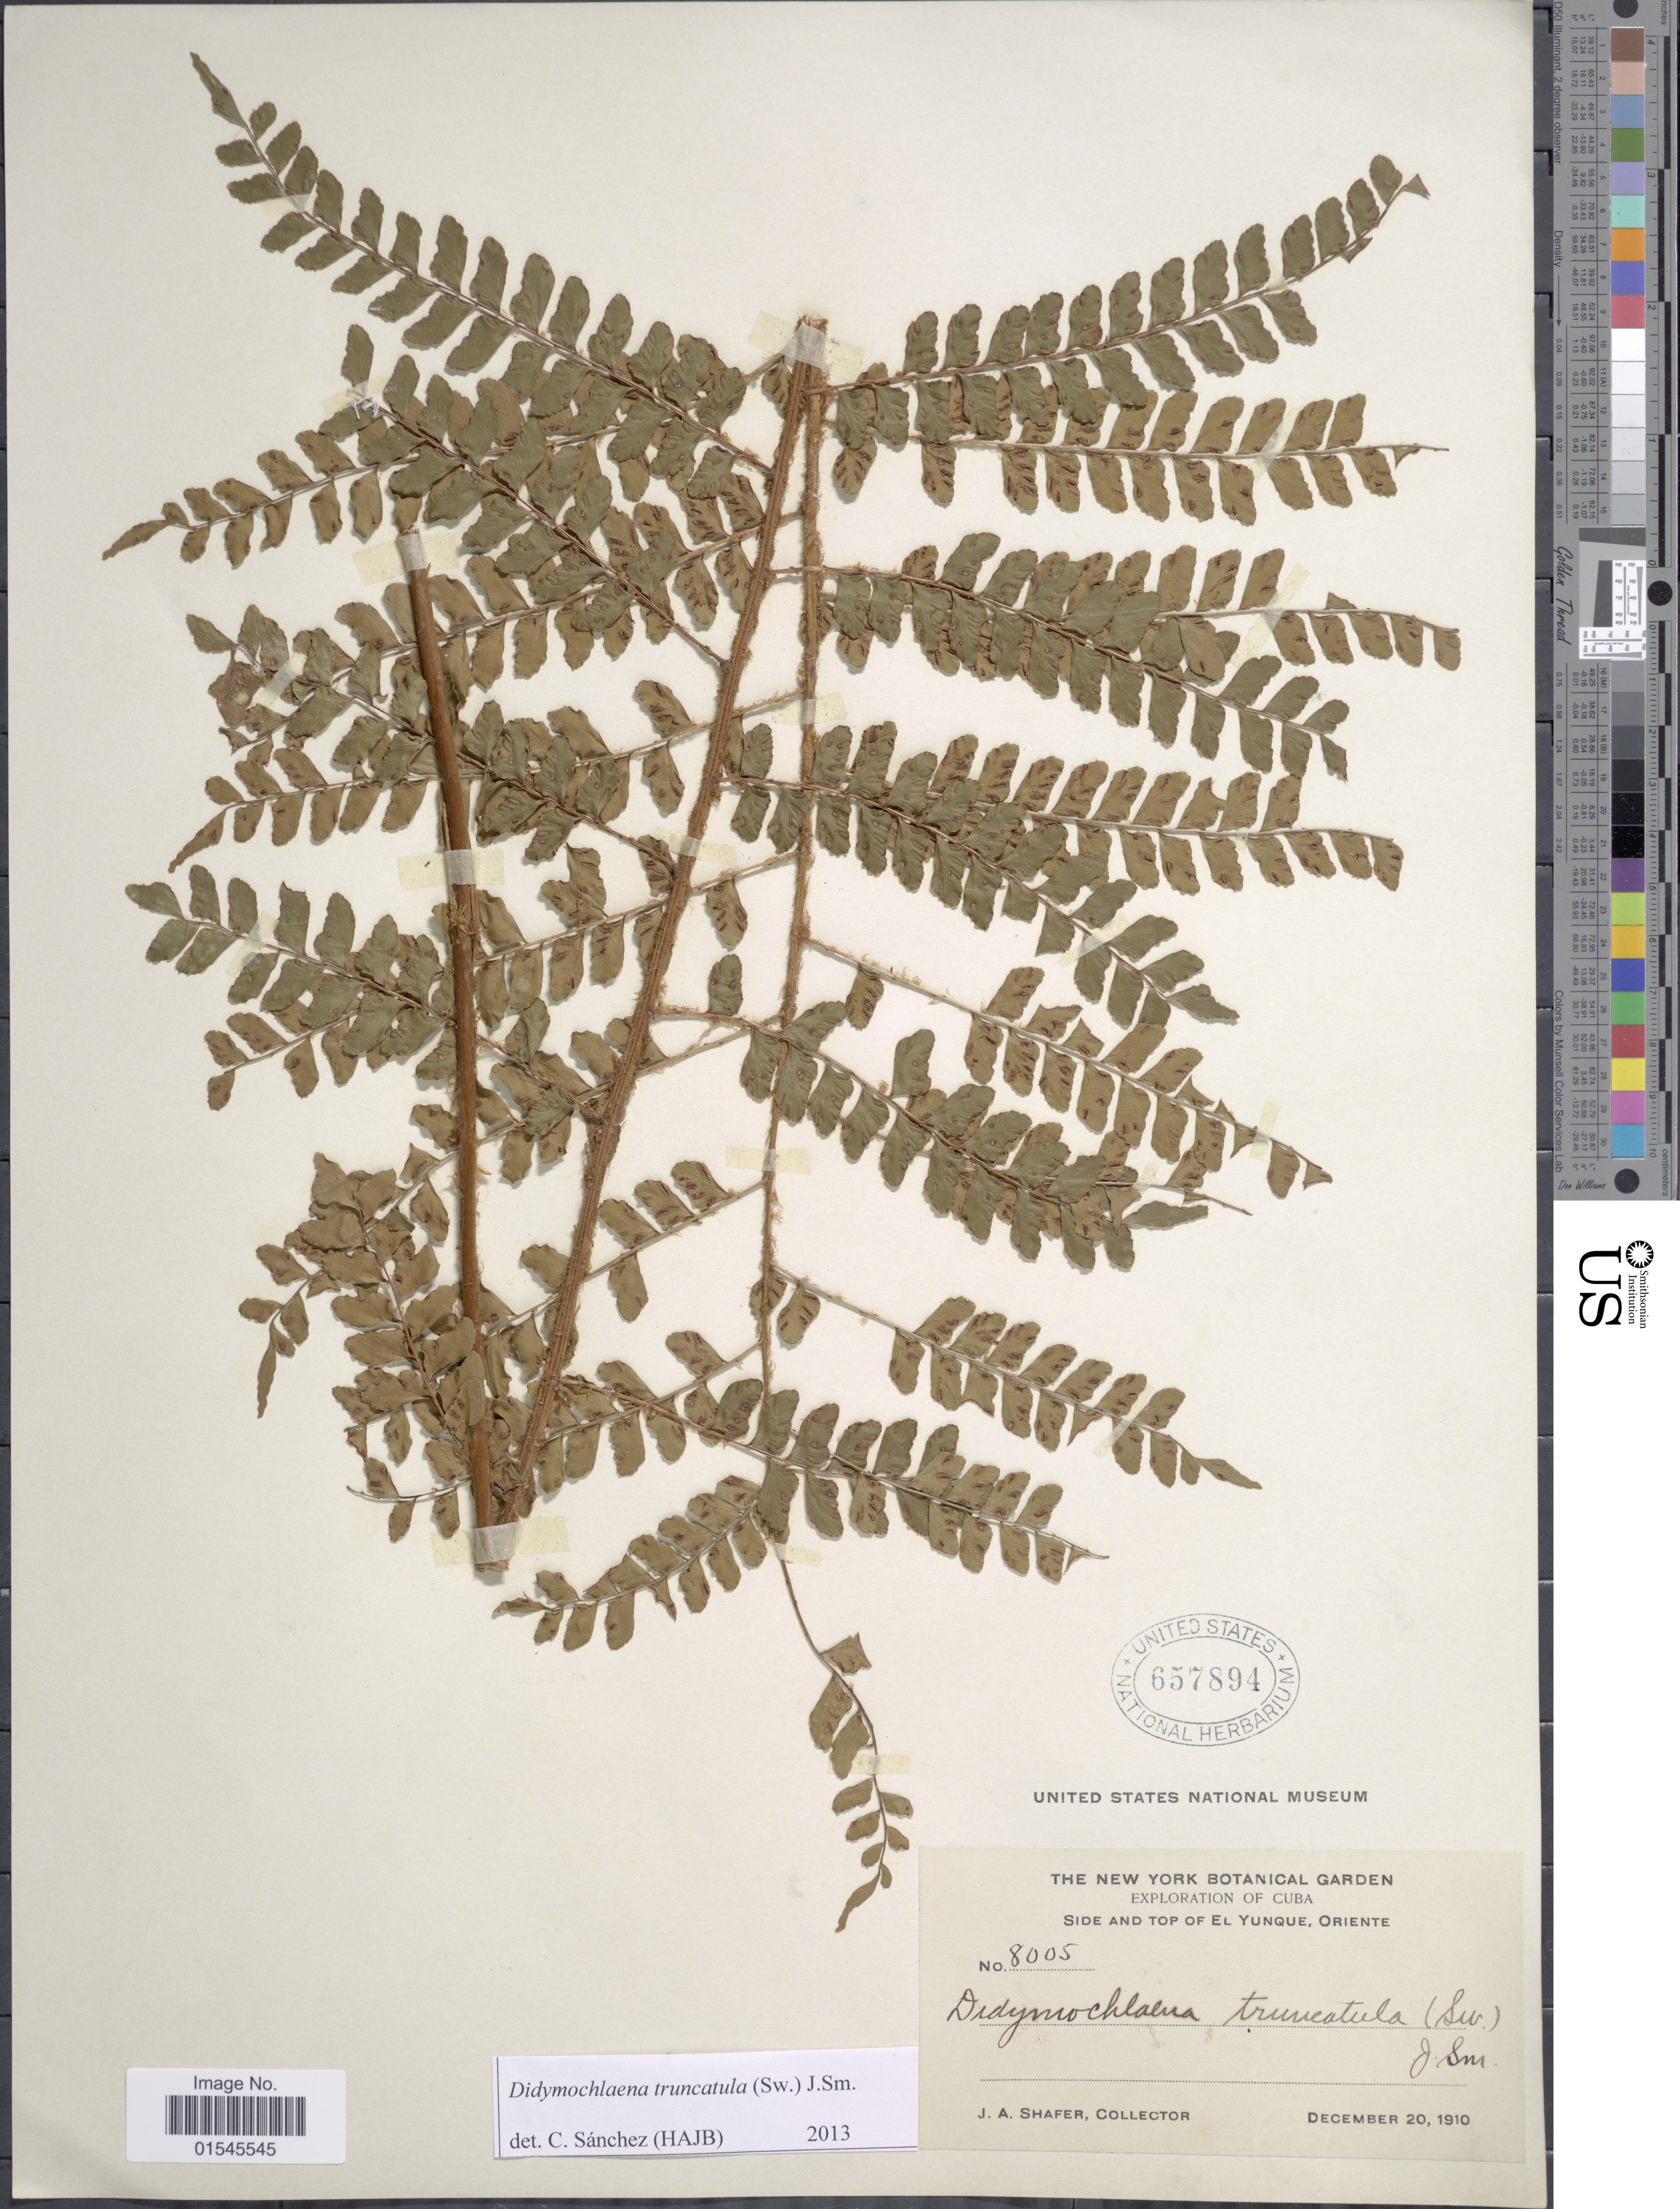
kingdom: Plantae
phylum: Tracheophyta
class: Polypodiopsida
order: Polypodiales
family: Didymochlaenaceae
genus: Didymochlaena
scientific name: Didymochlaena truncatula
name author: (Sw.) J. Sm.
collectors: J. A. Shafer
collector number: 8005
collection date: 1910-12-20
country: Cuba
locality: Side and Top of El Yunque, Oriente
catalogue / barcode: US 657894